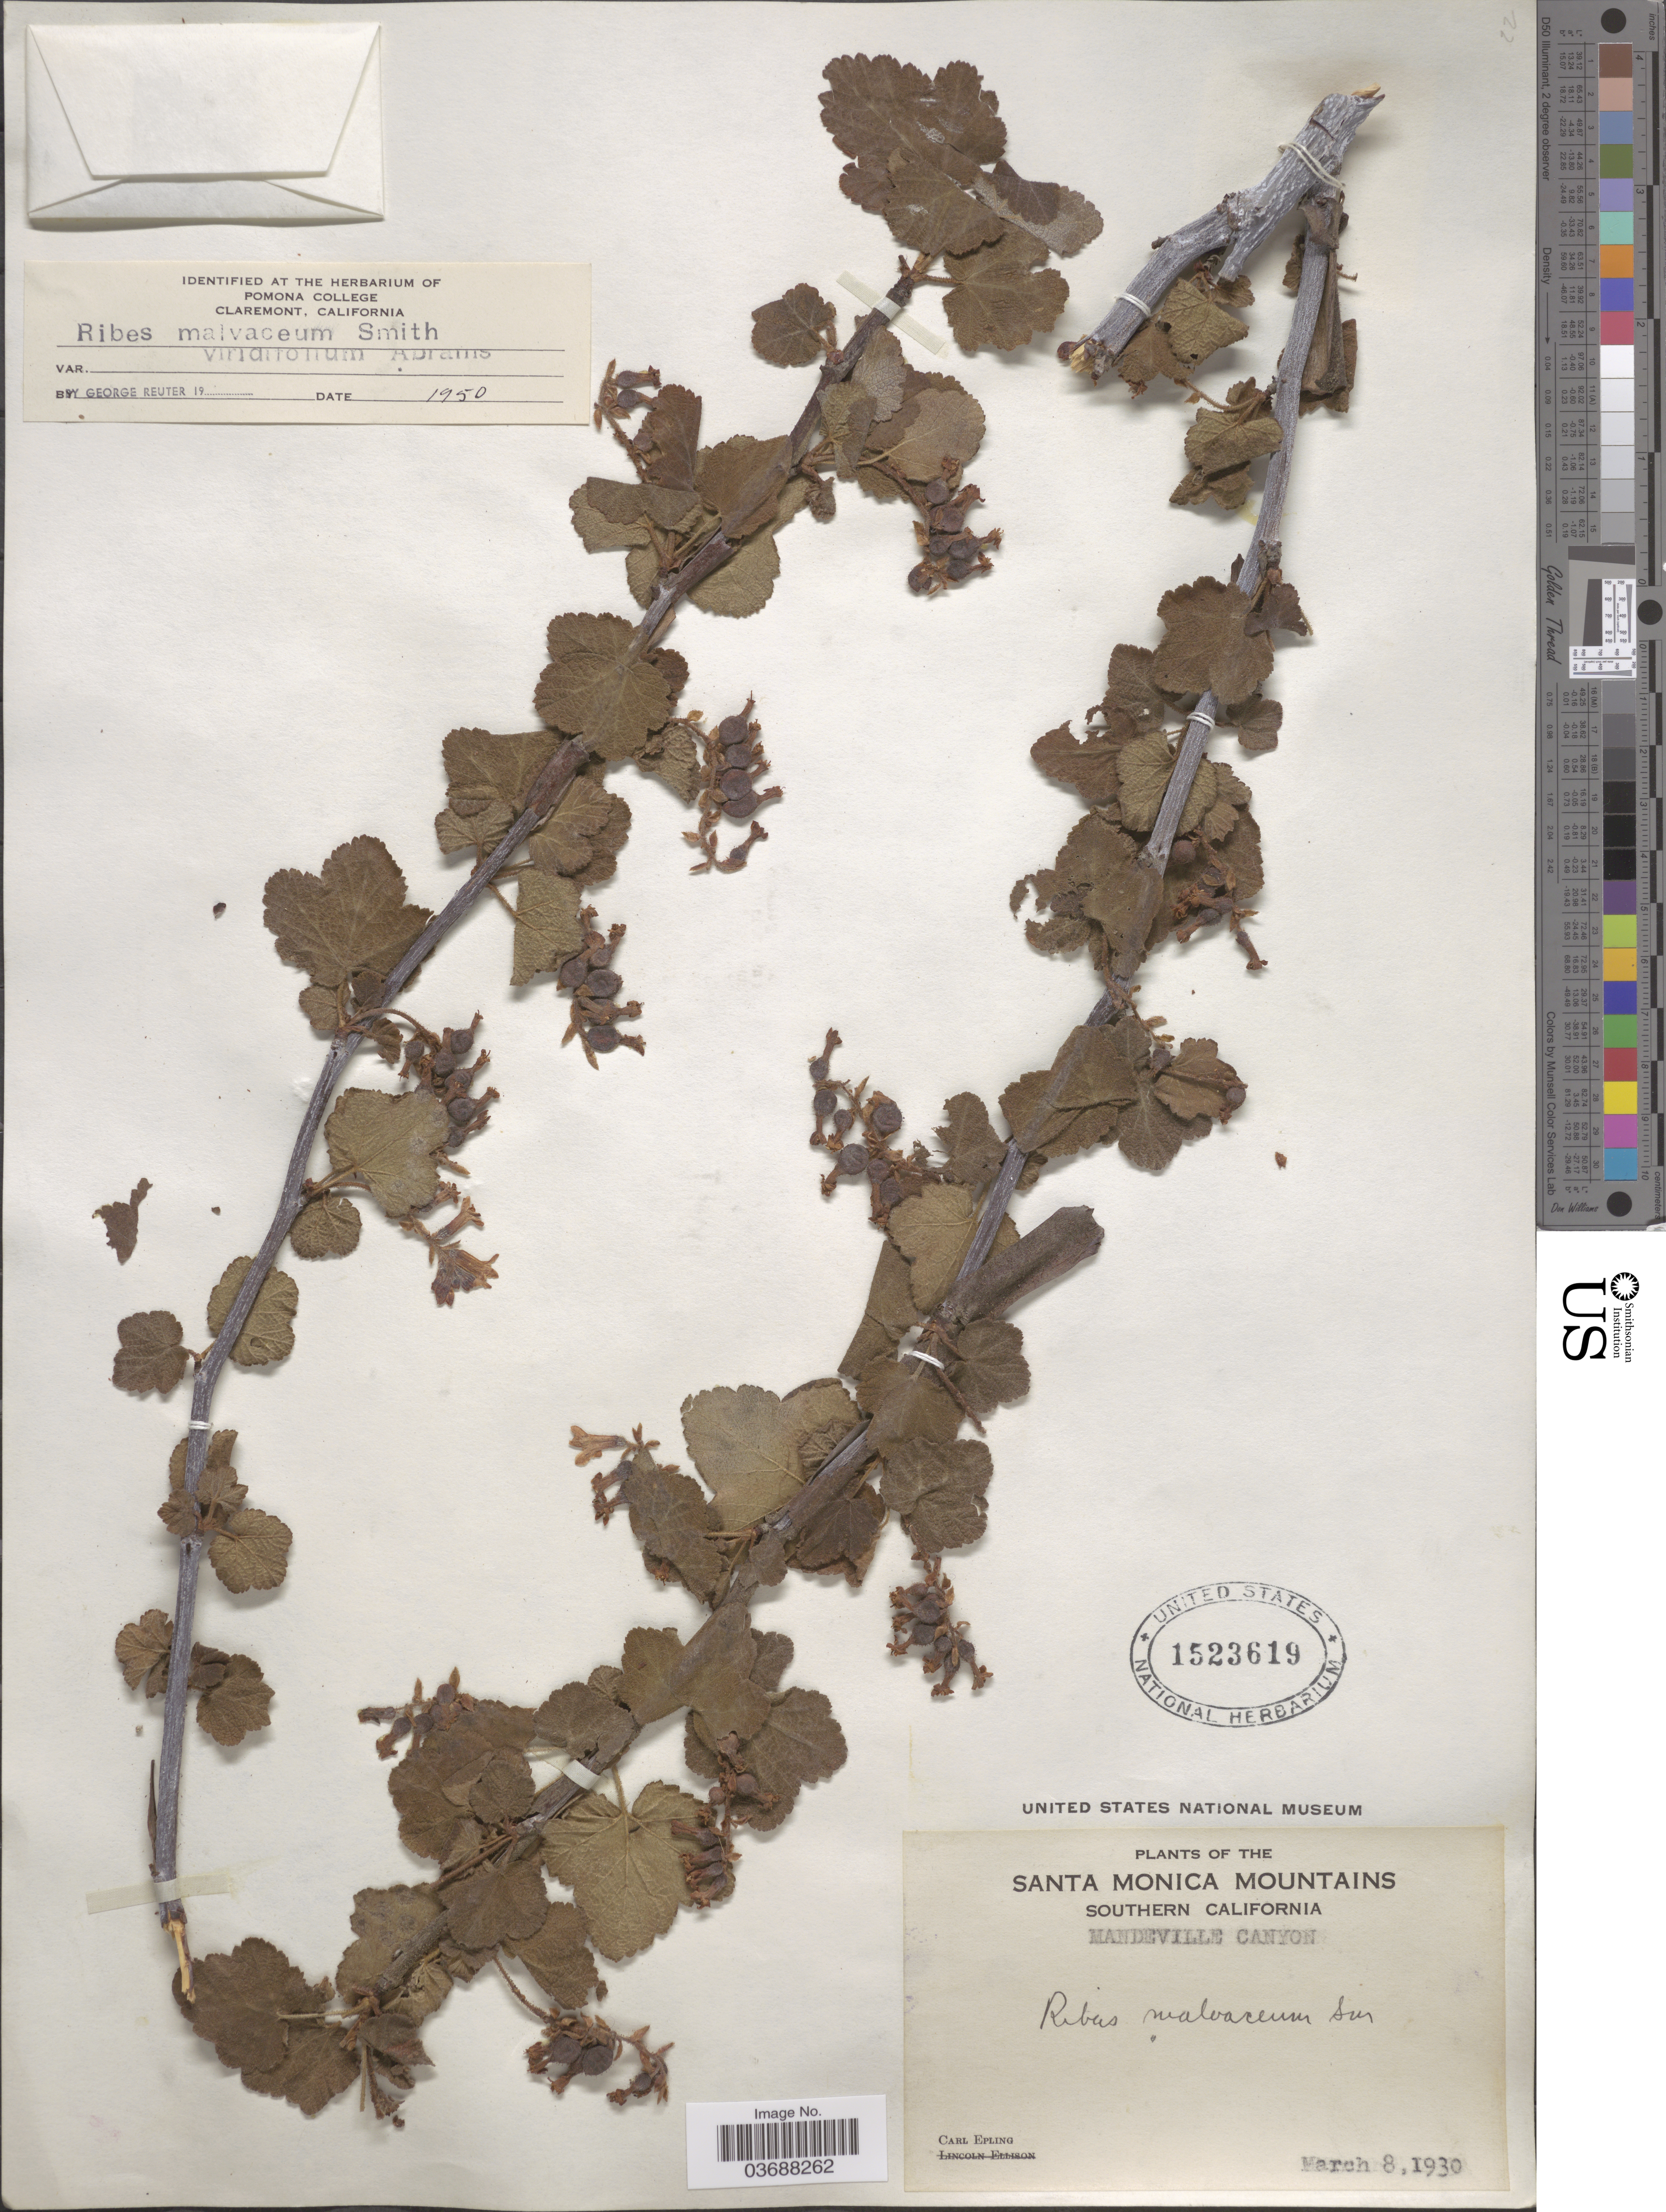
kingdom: Plantae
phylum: Tracheophyta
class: Magnoliopsida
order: Saxifragales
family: Grossulariaceae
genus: Ribes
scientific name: Ribes malvaceum var. viridifolium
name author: Abrams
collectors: C. C. Epling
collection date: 1930-03-08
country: United States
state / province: California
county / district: Los Angeles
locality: Santa Monica Mountains. Southern California. Mandeville Canyon.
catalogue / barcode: US 1523619